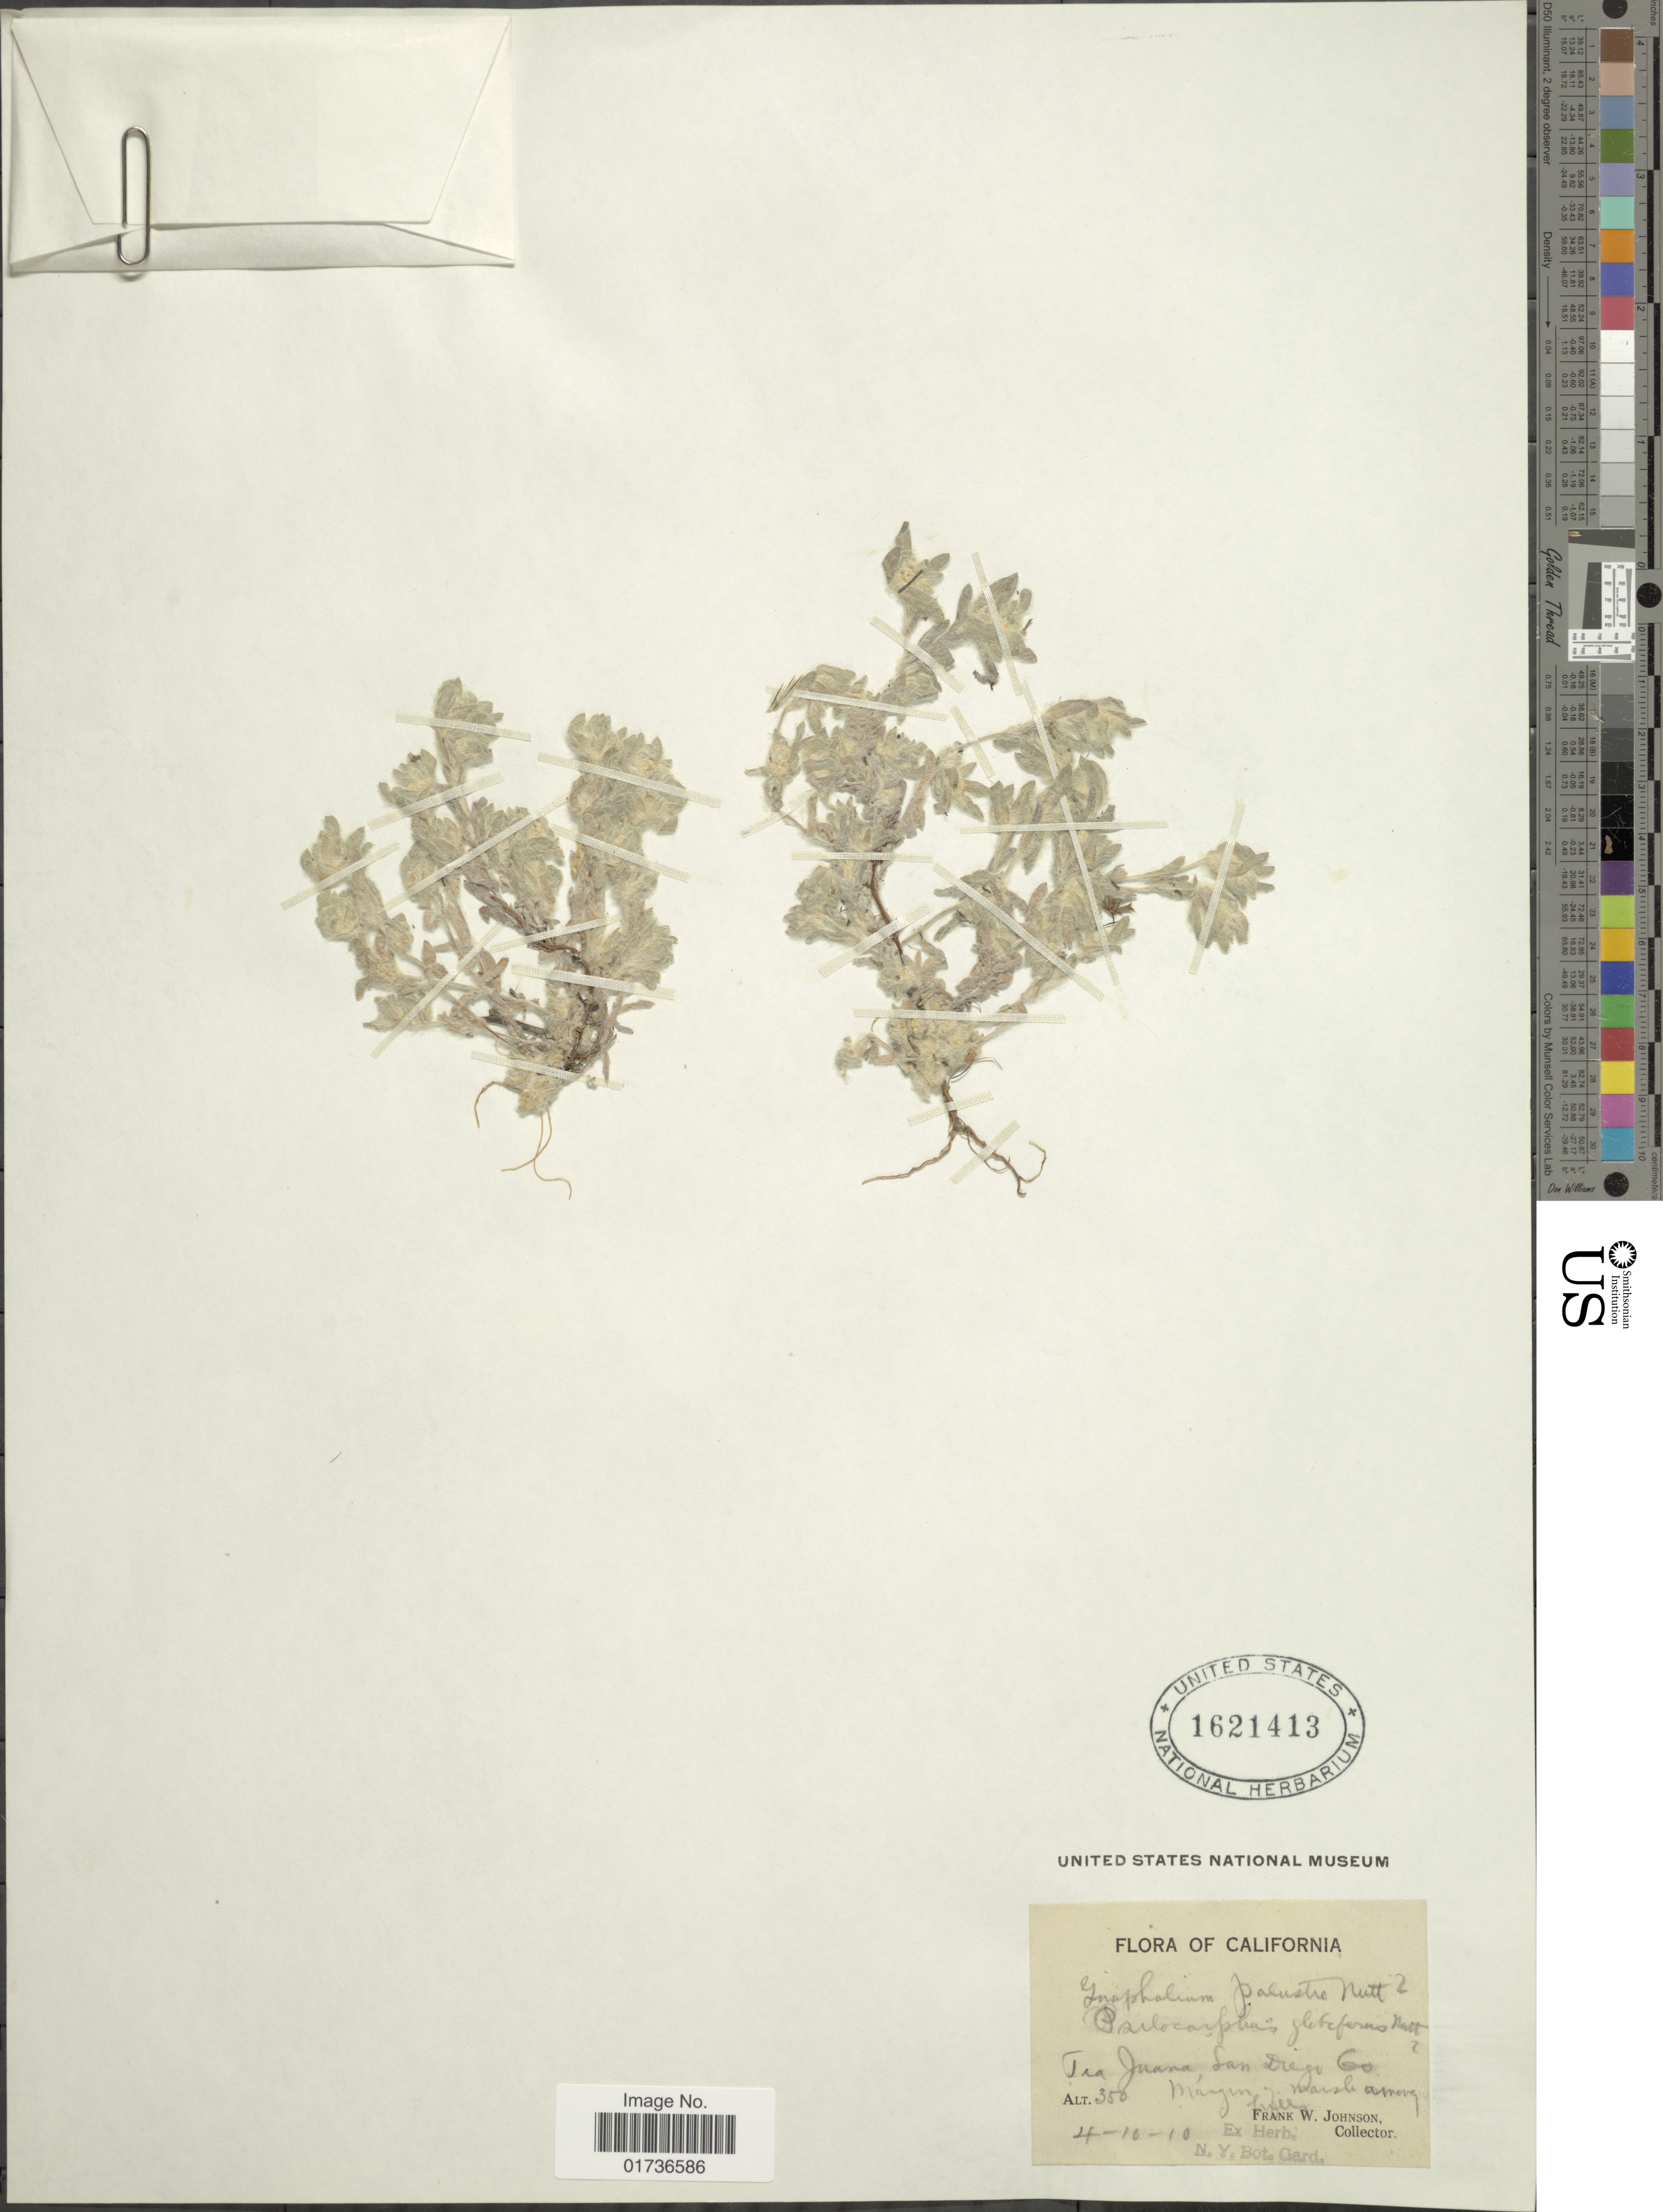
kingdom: Plantae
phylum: Tracheophyta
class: Magnoliopsida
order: Asterales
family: Asteraceae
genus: Gnaphalium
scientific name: Gnaphalium palustre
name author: Nutt.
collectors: F. W. Johnson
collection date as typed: Transcribed d/m/y: 4/10/10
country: United States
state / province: California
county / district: San Diego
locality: Tia Juana, San Diego Co.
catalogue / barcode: US 1621413